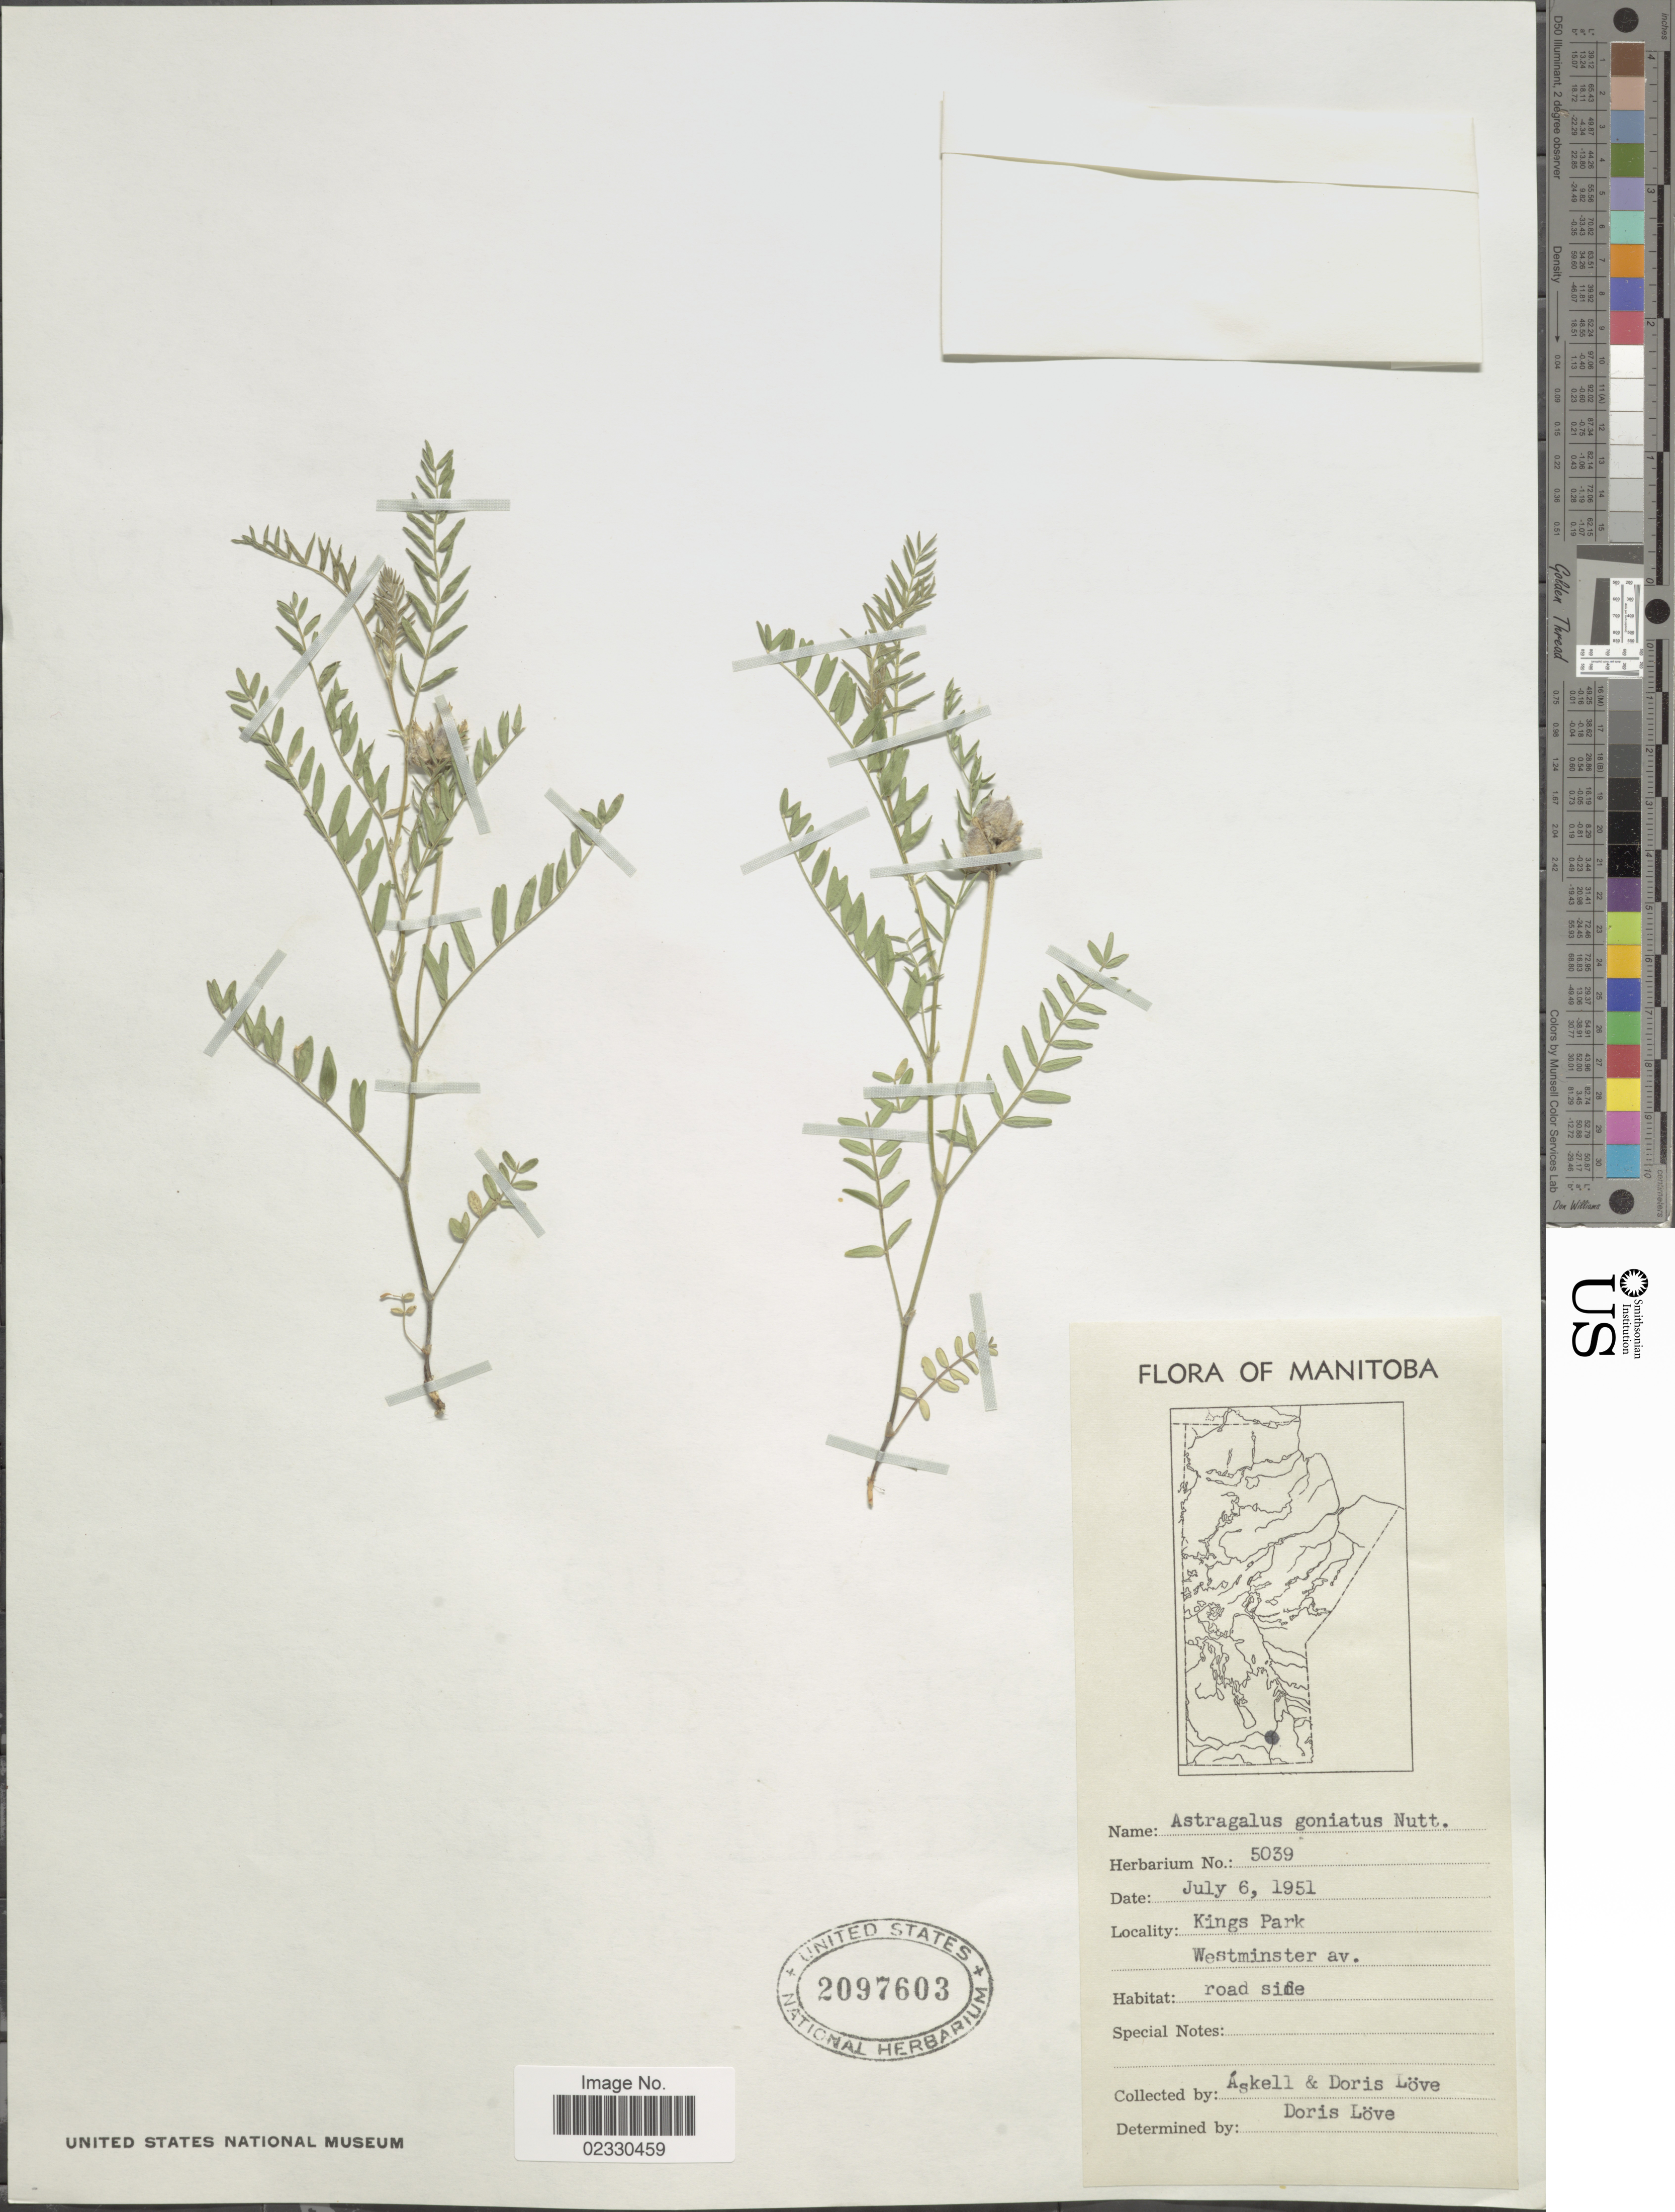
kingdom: Plantae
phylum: Tracheophyta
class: Magnoliopsida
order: Fabales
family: Fabaceae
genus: Astragalus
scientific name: Astragalus dasyglottis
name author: DC.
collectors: -. Askell & D. Löve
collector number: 5039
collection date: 1951-07-06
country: Canada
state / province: Manitoba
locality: Kings Park, Westminster av.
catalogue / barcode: US 2097603